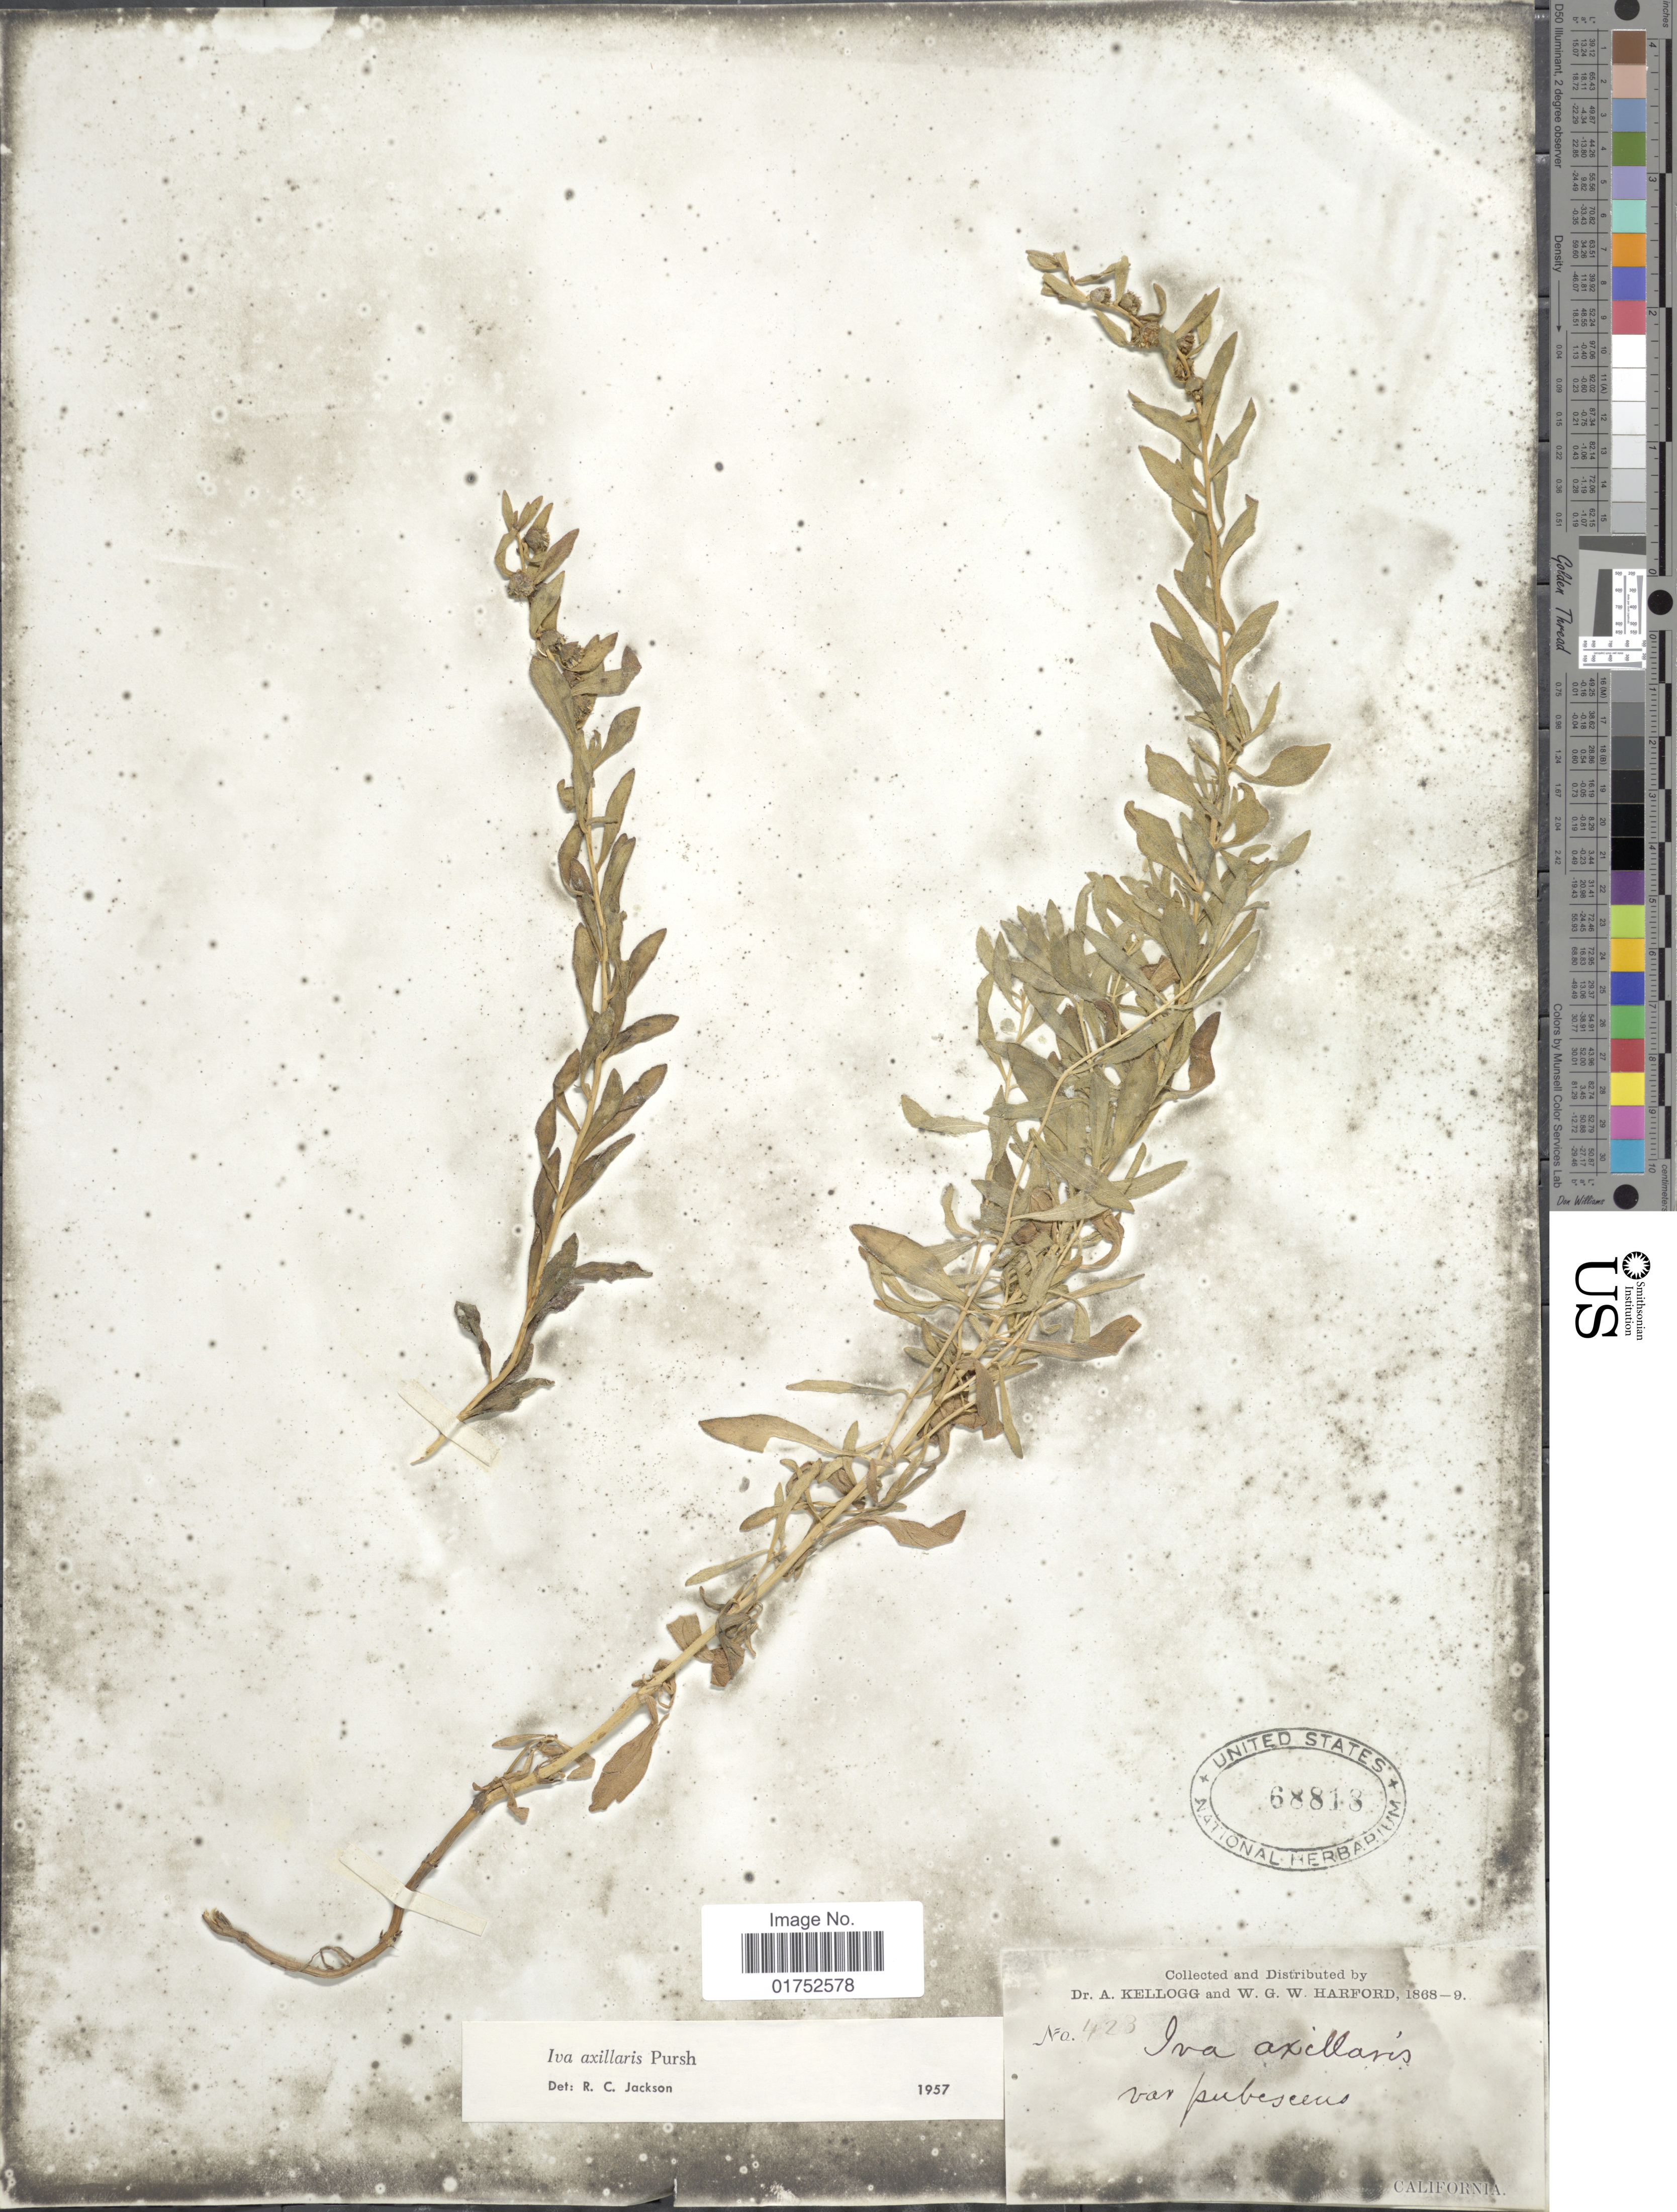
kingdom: Plantae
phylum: Tracheophyta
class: Magnoliopsida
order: Asterales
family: Asteraceae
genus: Iva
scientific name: Iva axillaris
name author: Pursh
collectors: A. Kellogg & W. G. W. Harford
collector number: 423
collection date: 1868/1869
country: United States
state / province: California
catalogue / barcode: US 68818